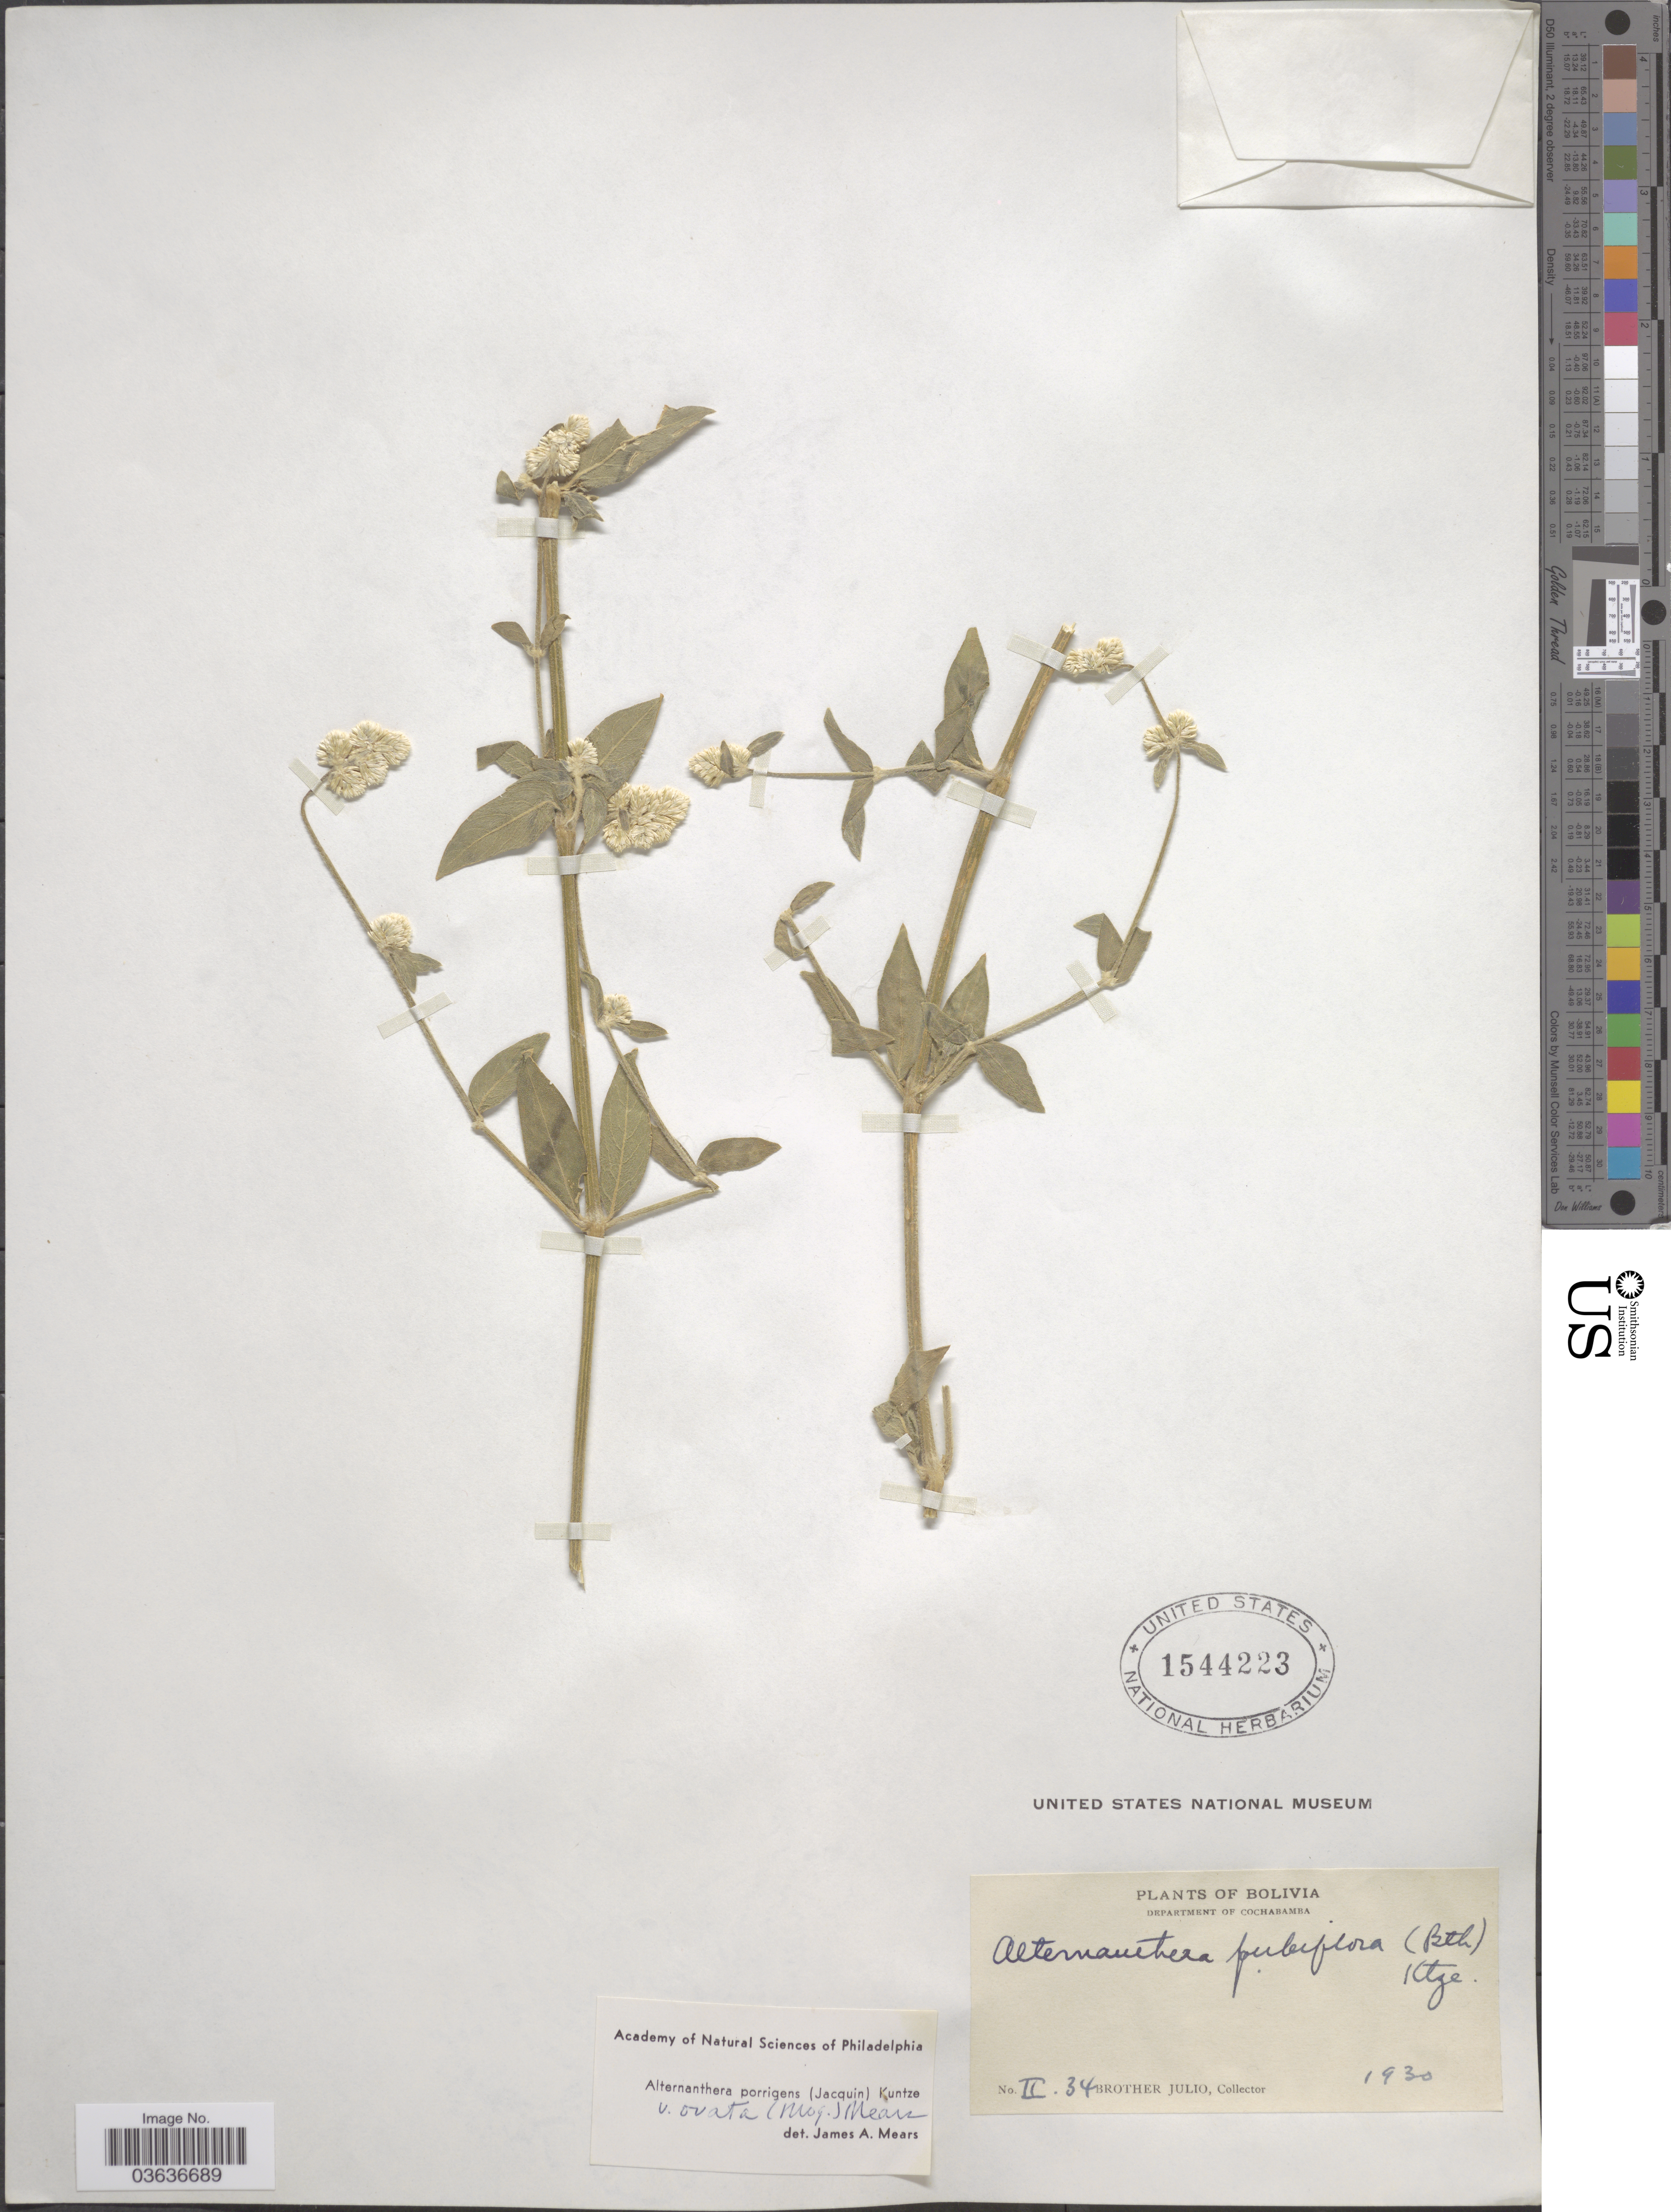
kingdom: Plantae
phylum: Tracheophyta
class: Magnoliopsida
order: Caryophyllales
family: Amaranthaceae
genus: Alternanthera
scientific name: Alternanthera porrigens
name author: (Jacq.) Kuntze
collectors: Bro. Julio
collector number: II34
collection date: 1930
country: Bolivia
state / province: Cochabamba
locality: Department of Cochabamba.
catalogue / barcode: US 1544223